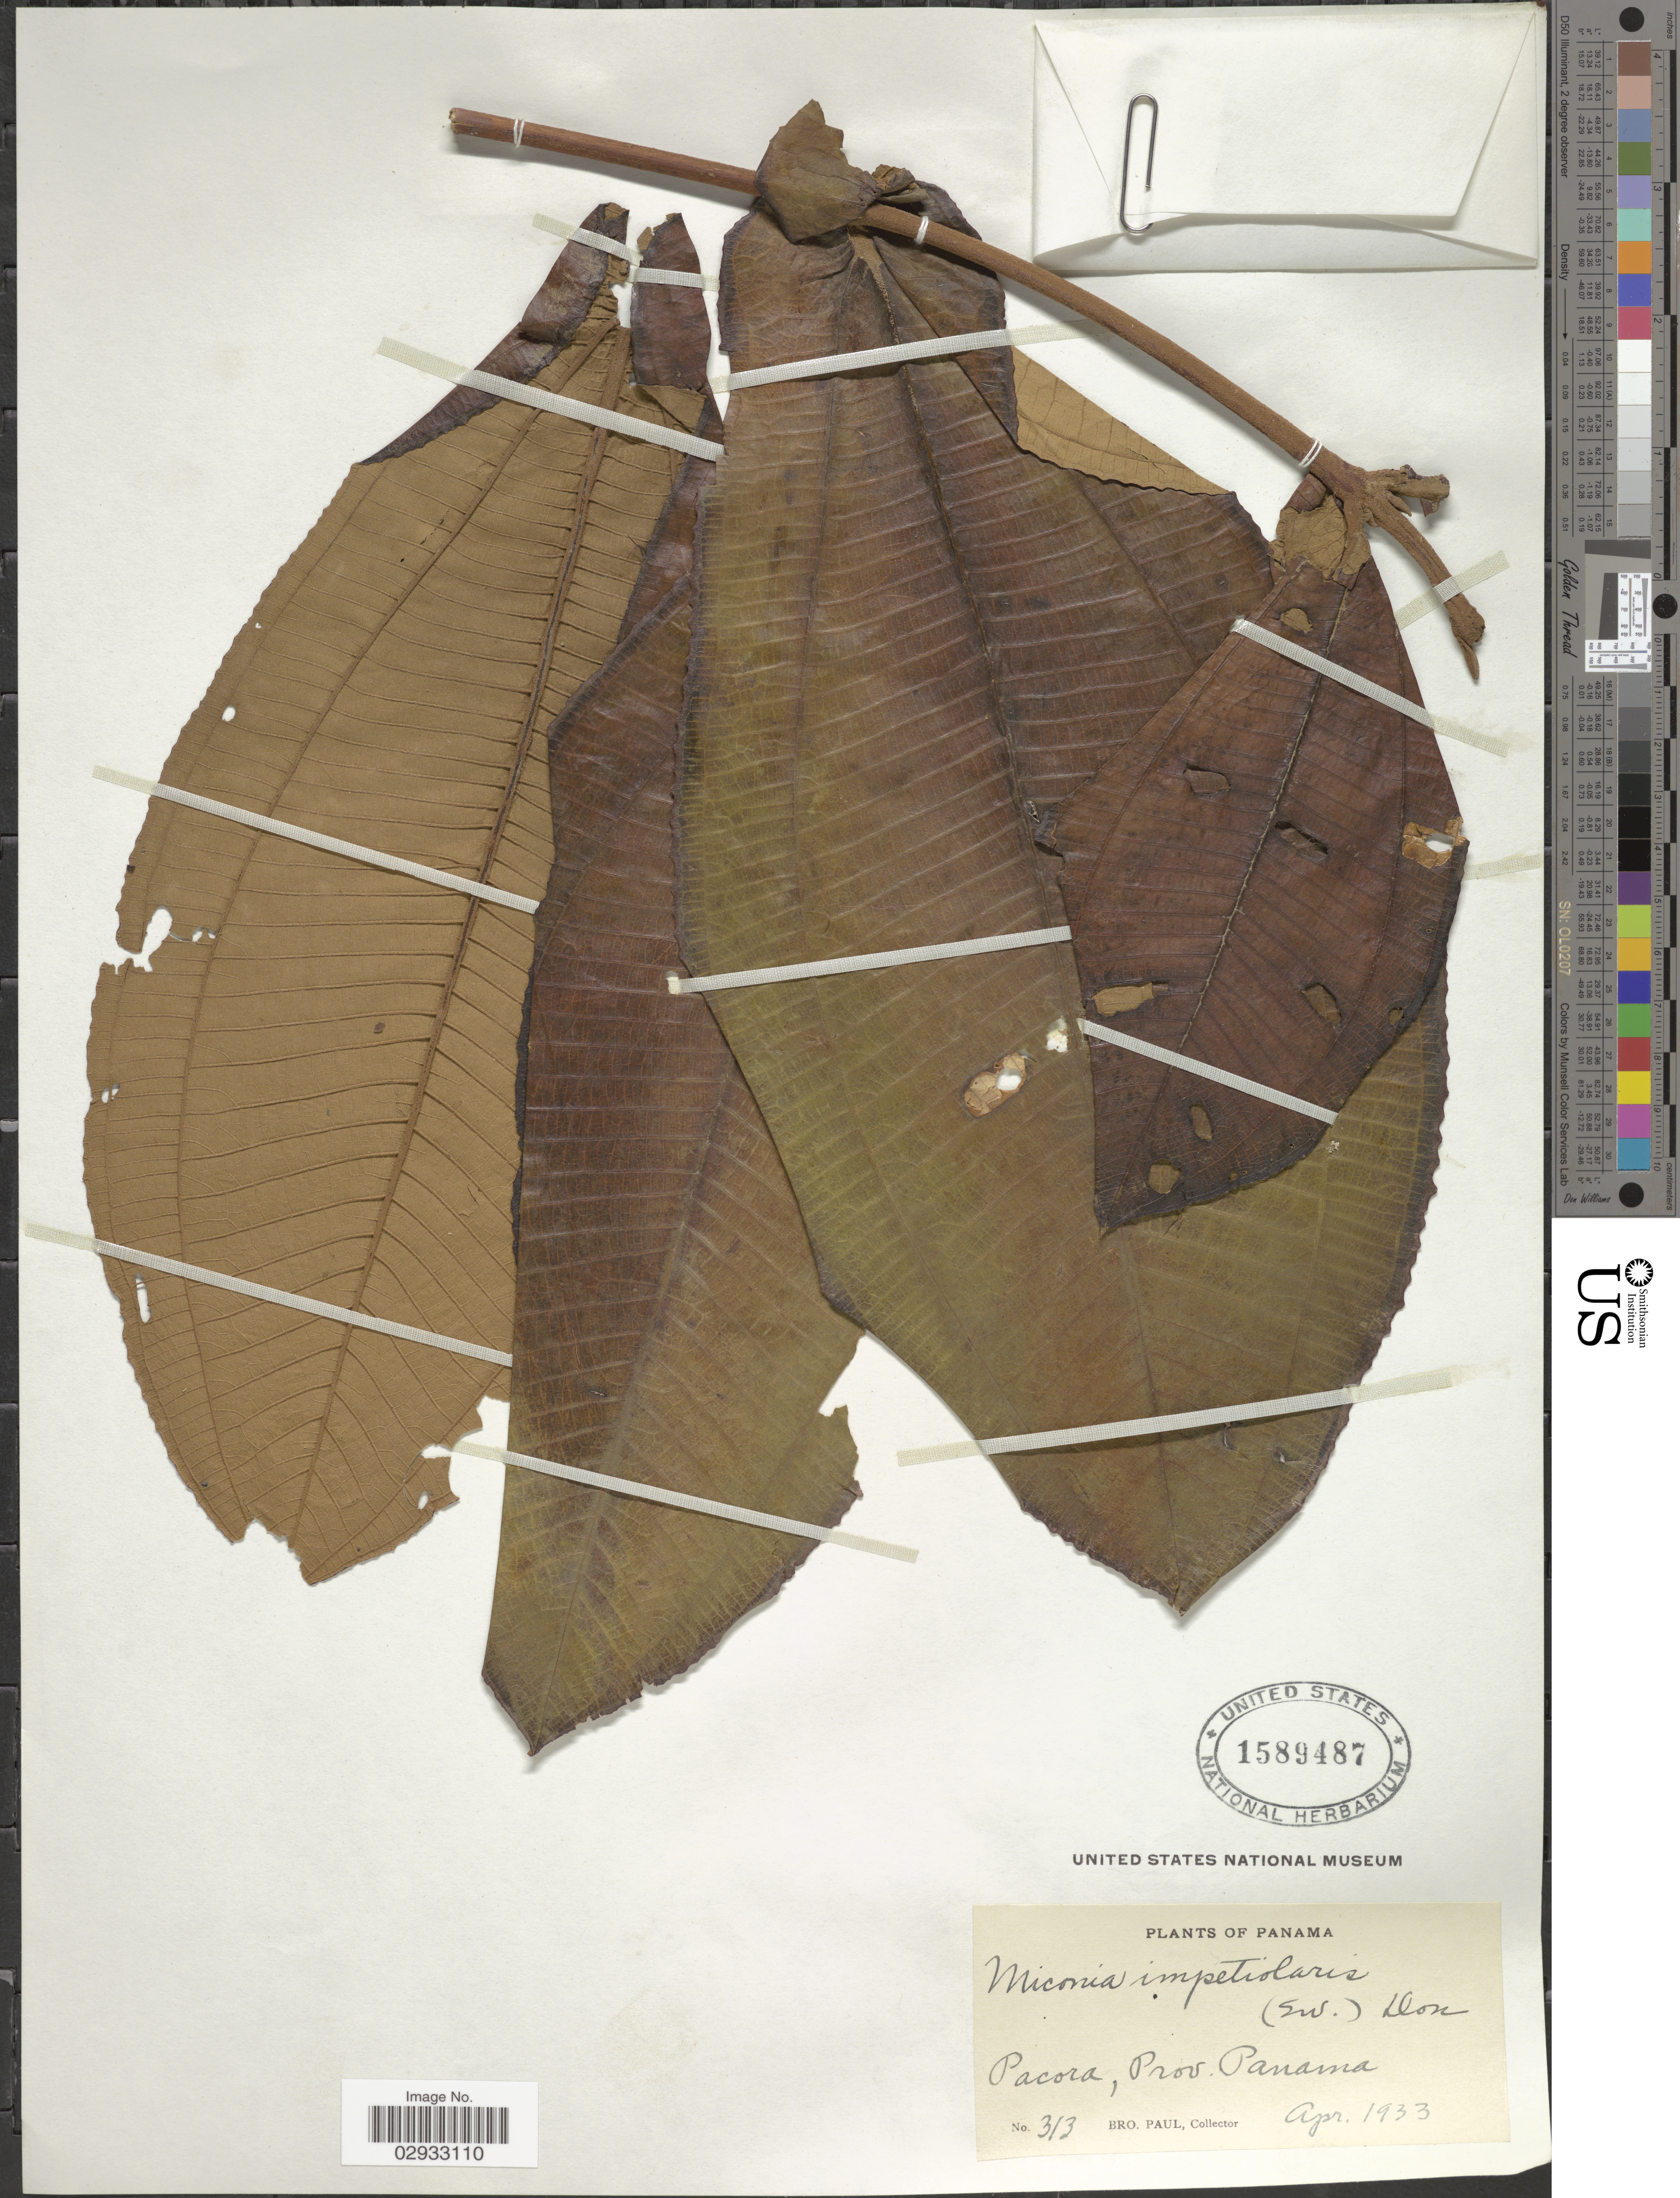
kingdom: Plantae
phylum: Tracheophyta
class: Magnoliopsida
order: Myrtales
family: Melastomataceae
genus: Miconia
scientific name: Miconia impetiolaris var. pandurifolia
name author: Naudin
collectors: B. Paul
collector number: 313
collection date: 1933-04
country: Panama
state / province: Panamá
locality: Pacora, Prov. Panama.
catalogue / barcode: US 1589487